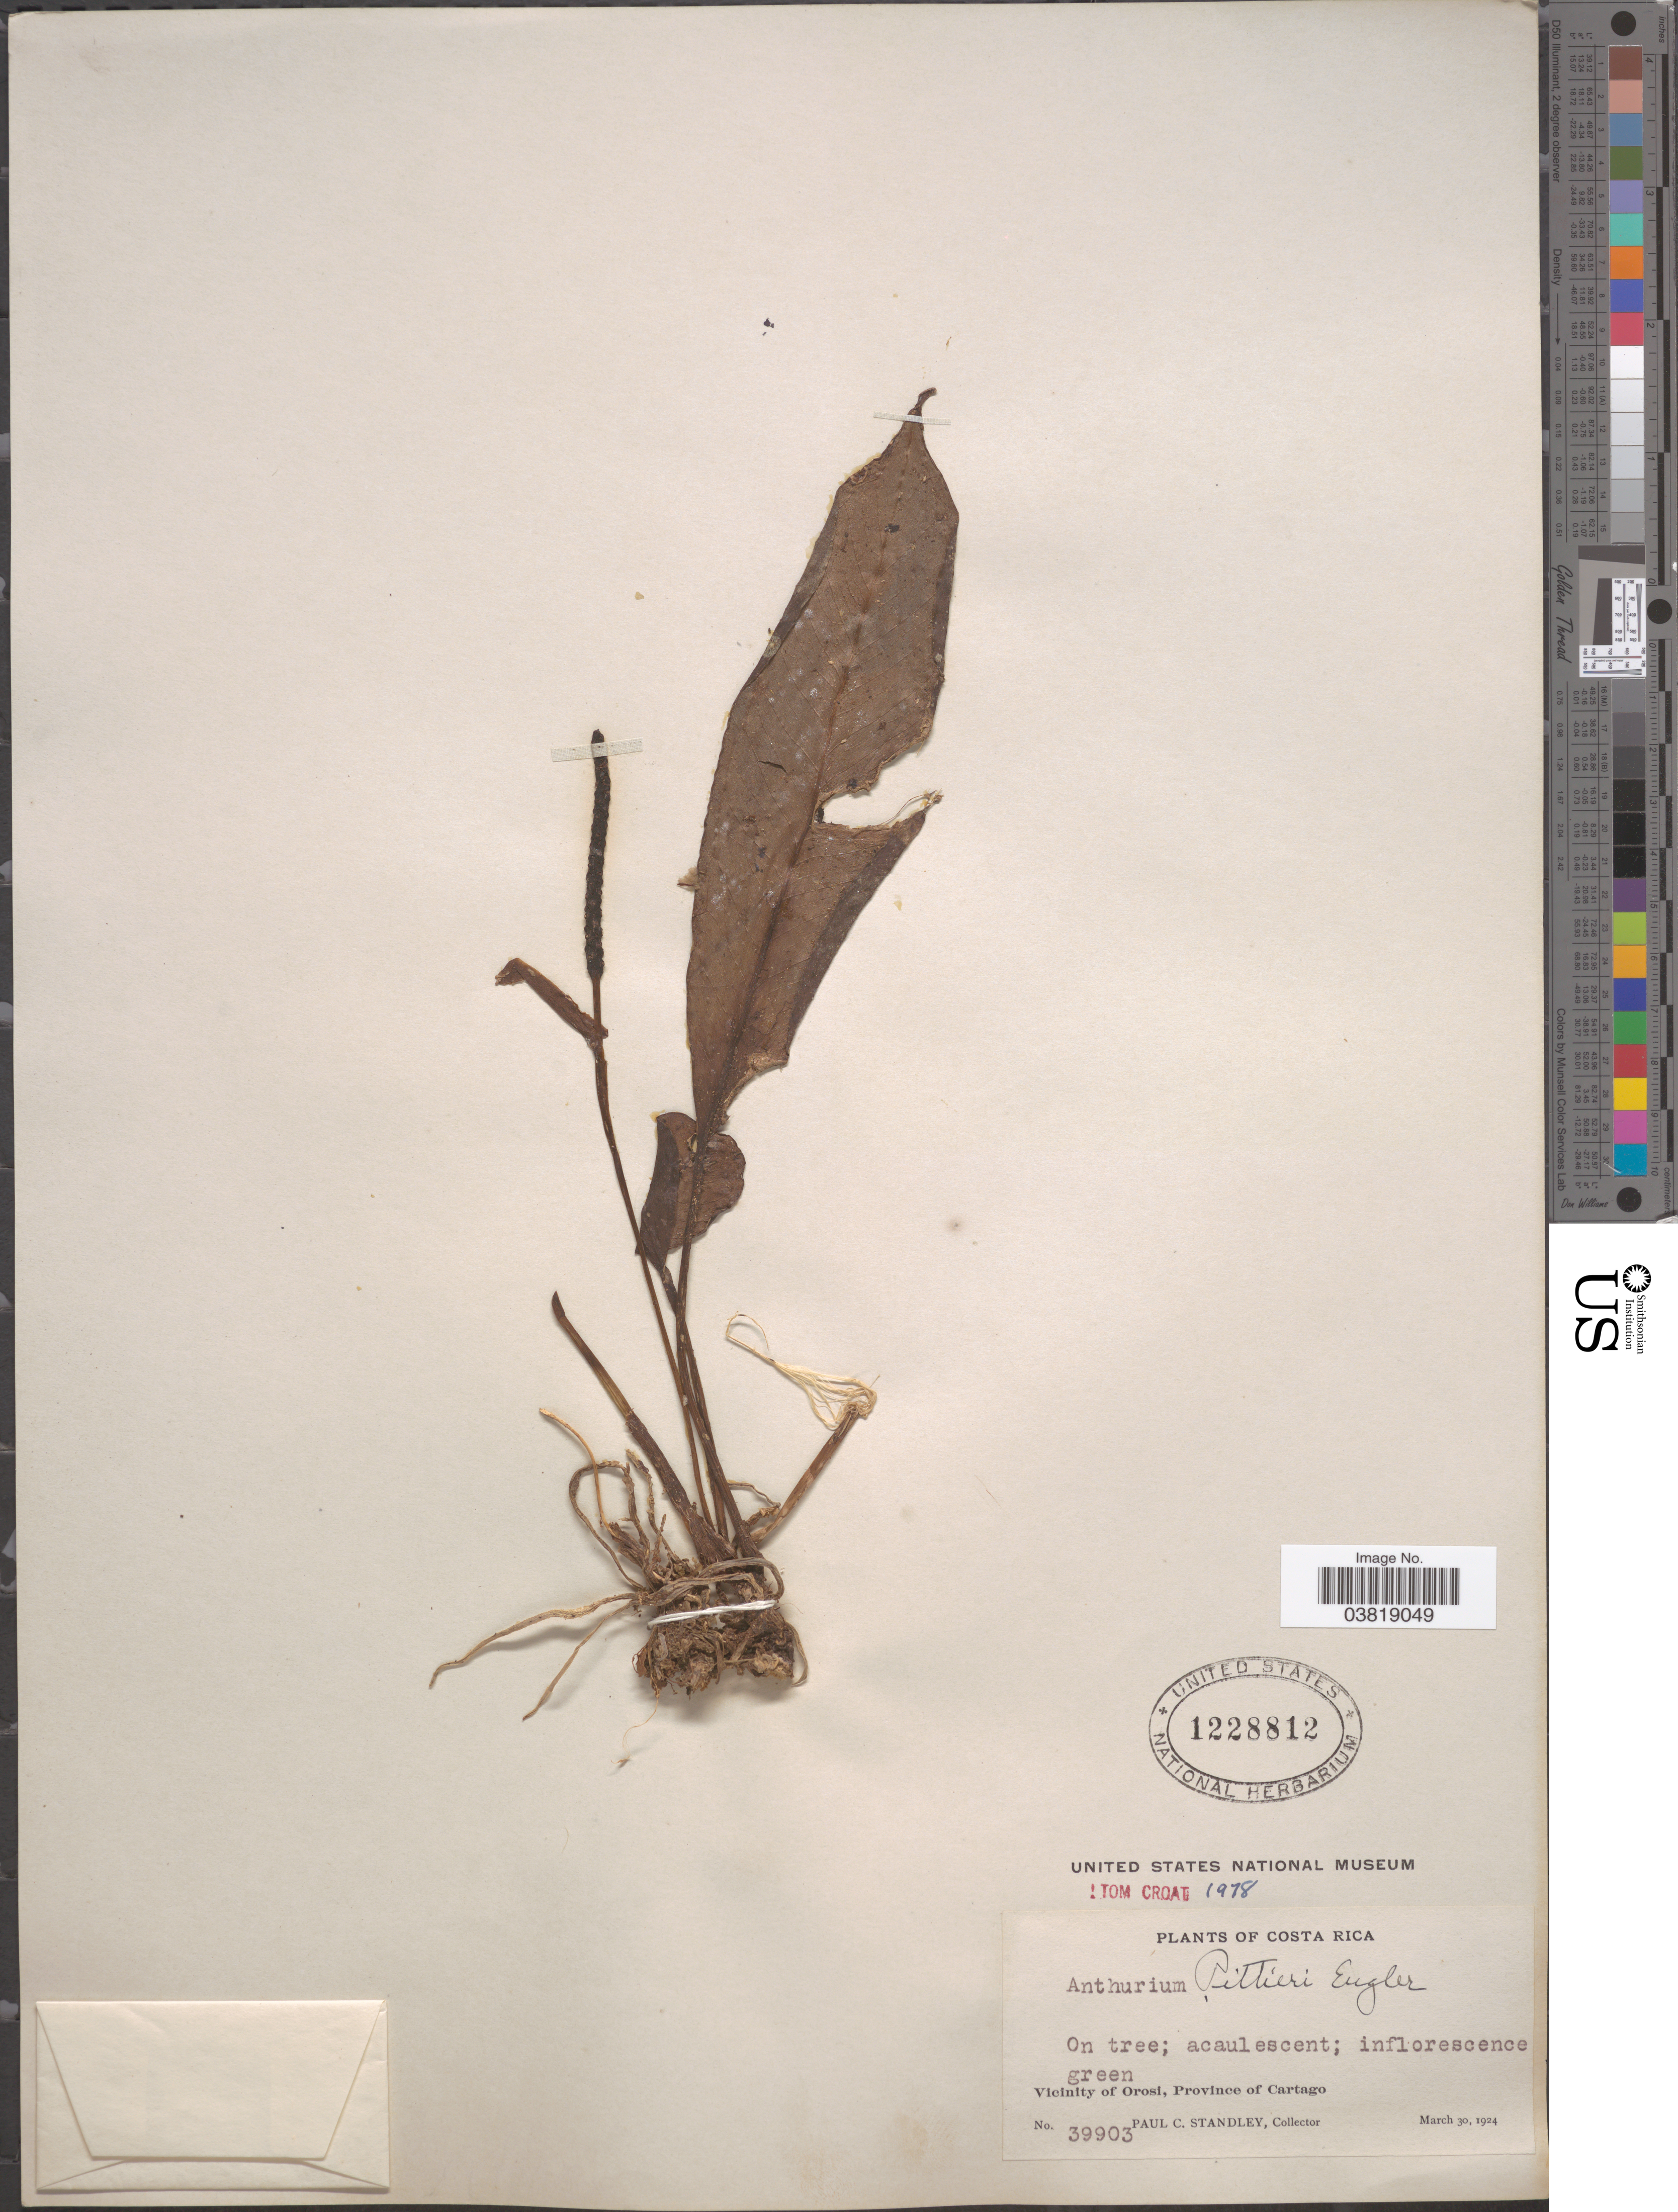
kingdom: Plantae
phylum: Tracheophyta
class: Liliopsida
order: Alismatales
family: Araceae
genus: Anthurium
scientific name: Anthurium pittieri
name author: Engl.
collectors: P. C. Standley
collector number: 39903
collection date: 1924-03-30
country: Costa Rica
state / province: Cartago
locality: Vicinity of Orosi.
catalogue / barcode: US 1228812